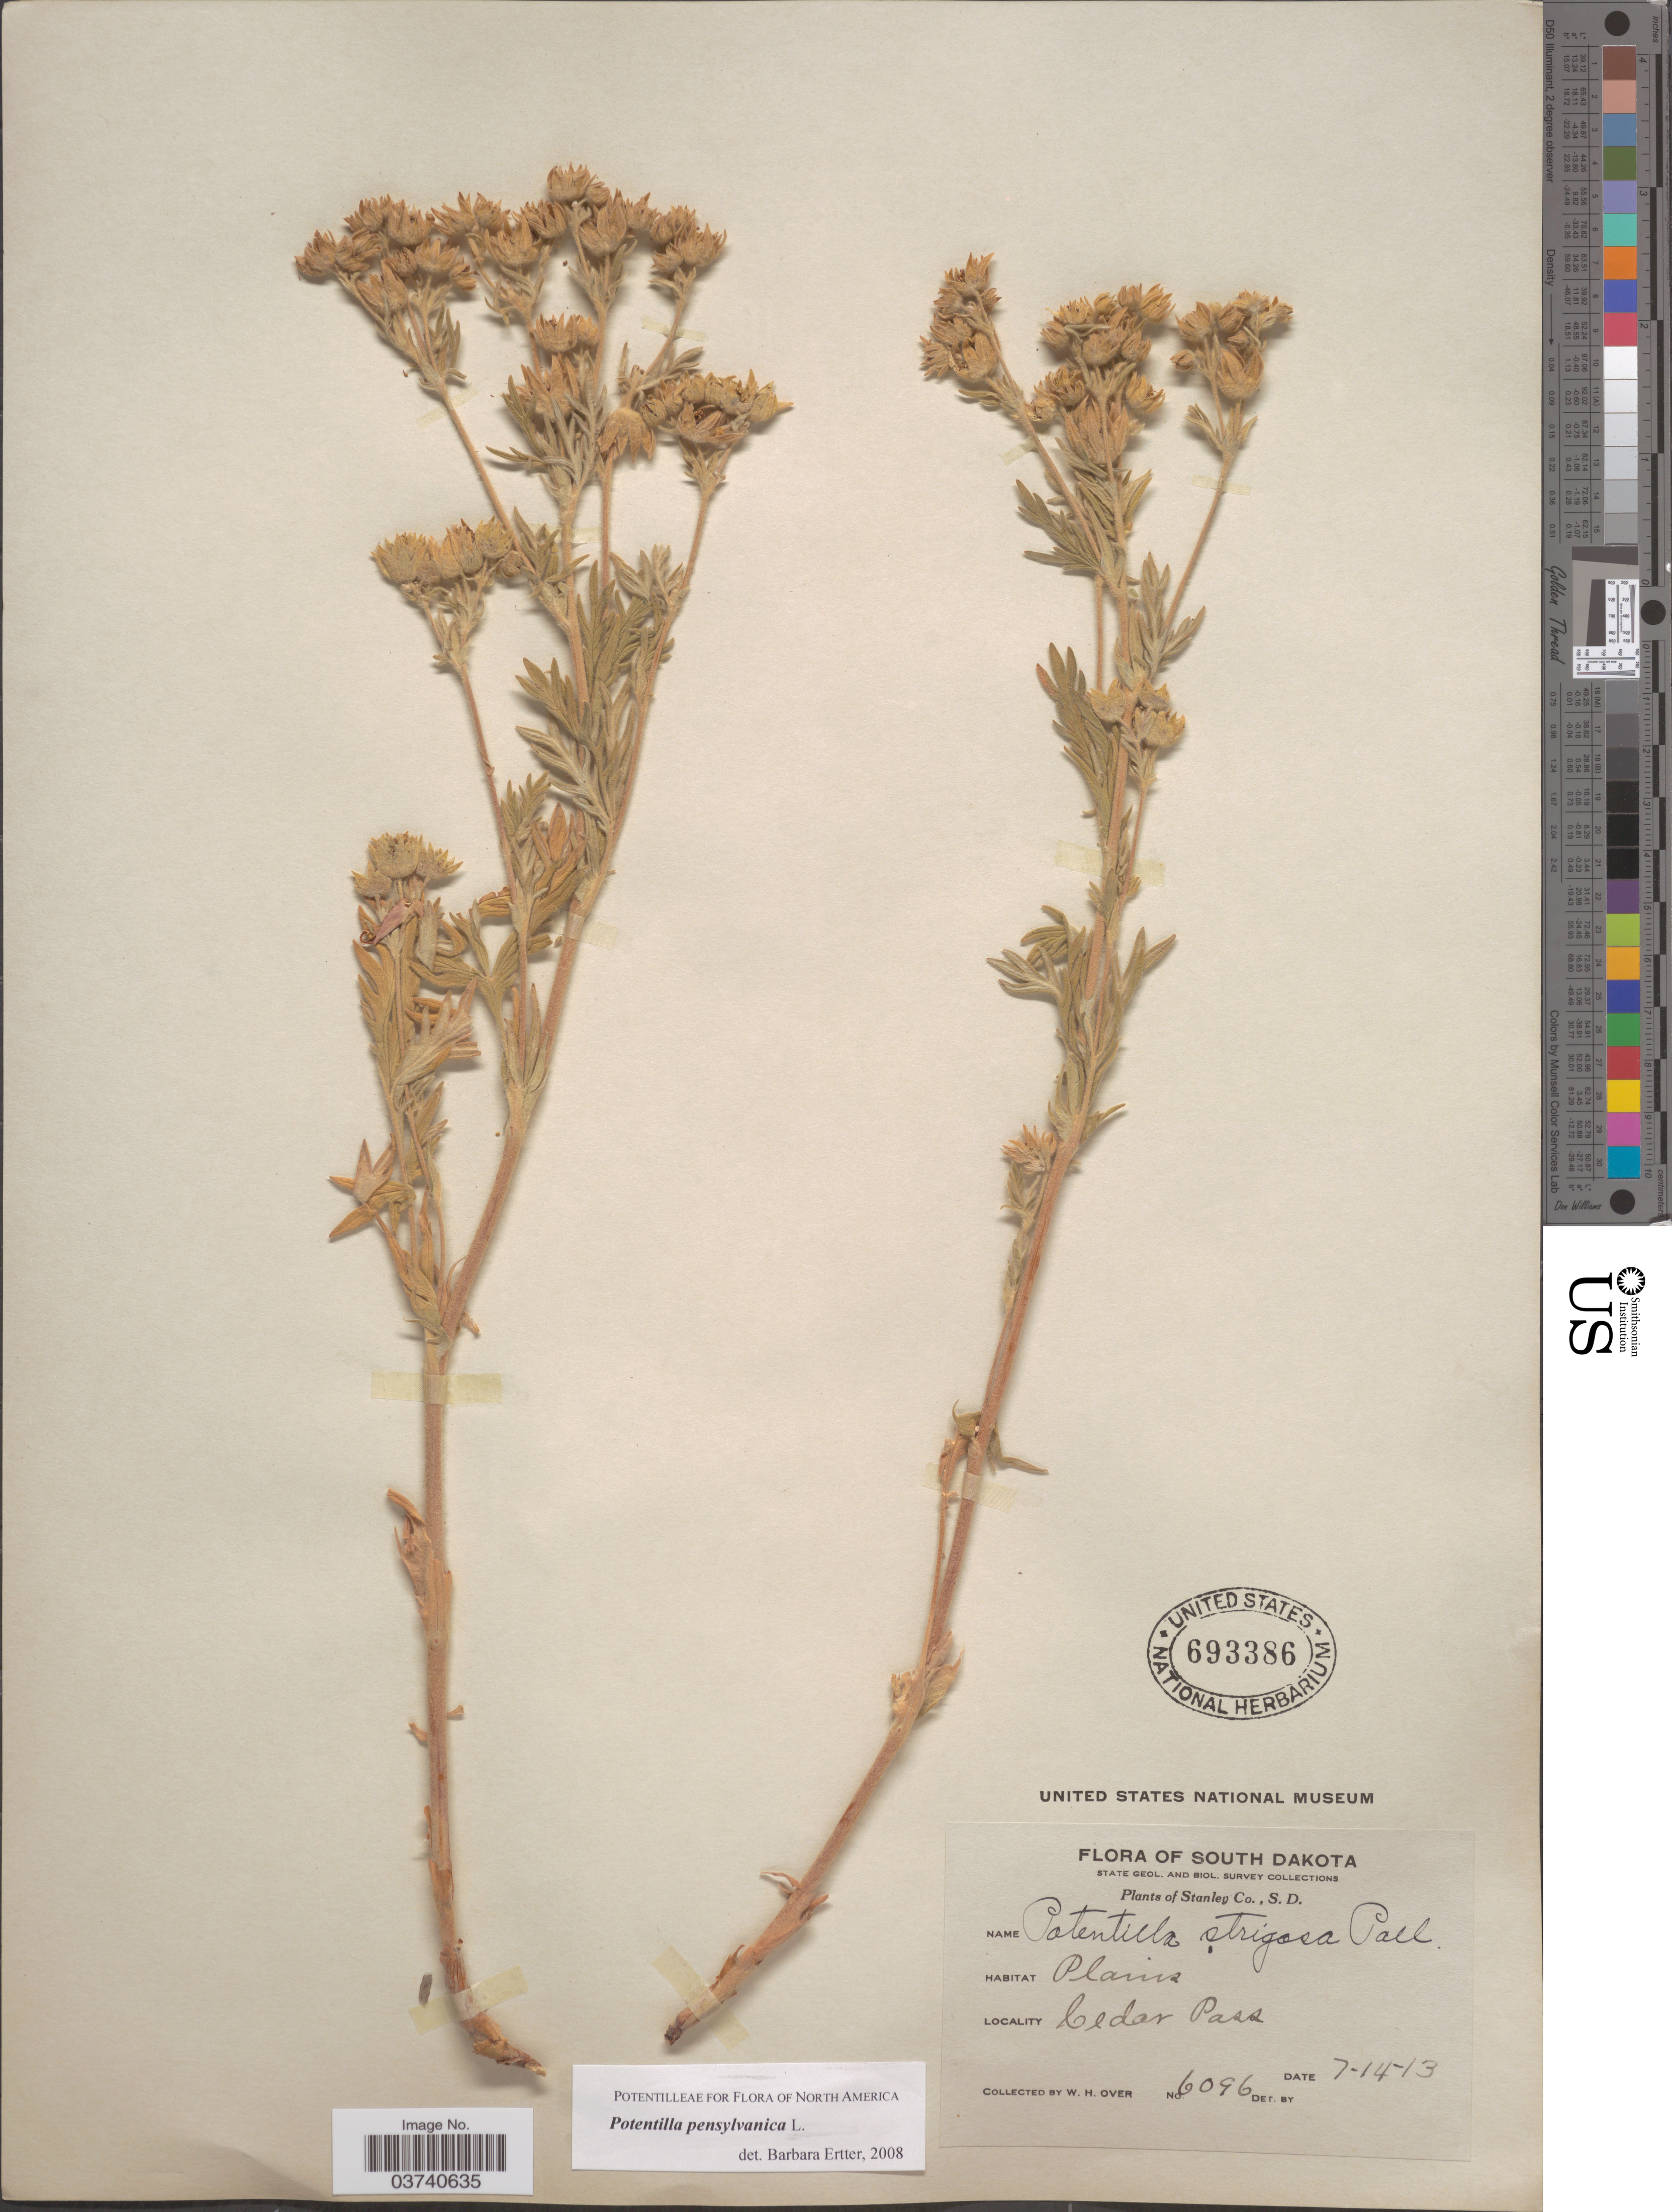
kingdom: Plantae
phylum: Tracheophyta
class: Magnoliopsida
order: Rosales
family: Rosaceae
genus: Potentilla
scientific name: Potentilla pensylvanica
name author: L.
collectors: W. Over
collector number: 6096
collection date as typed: Transcribed d/m/y: 14/7/13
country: United States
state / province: South Dakota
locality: Stanley Co. Cedar Pass.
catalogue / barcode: US 693386